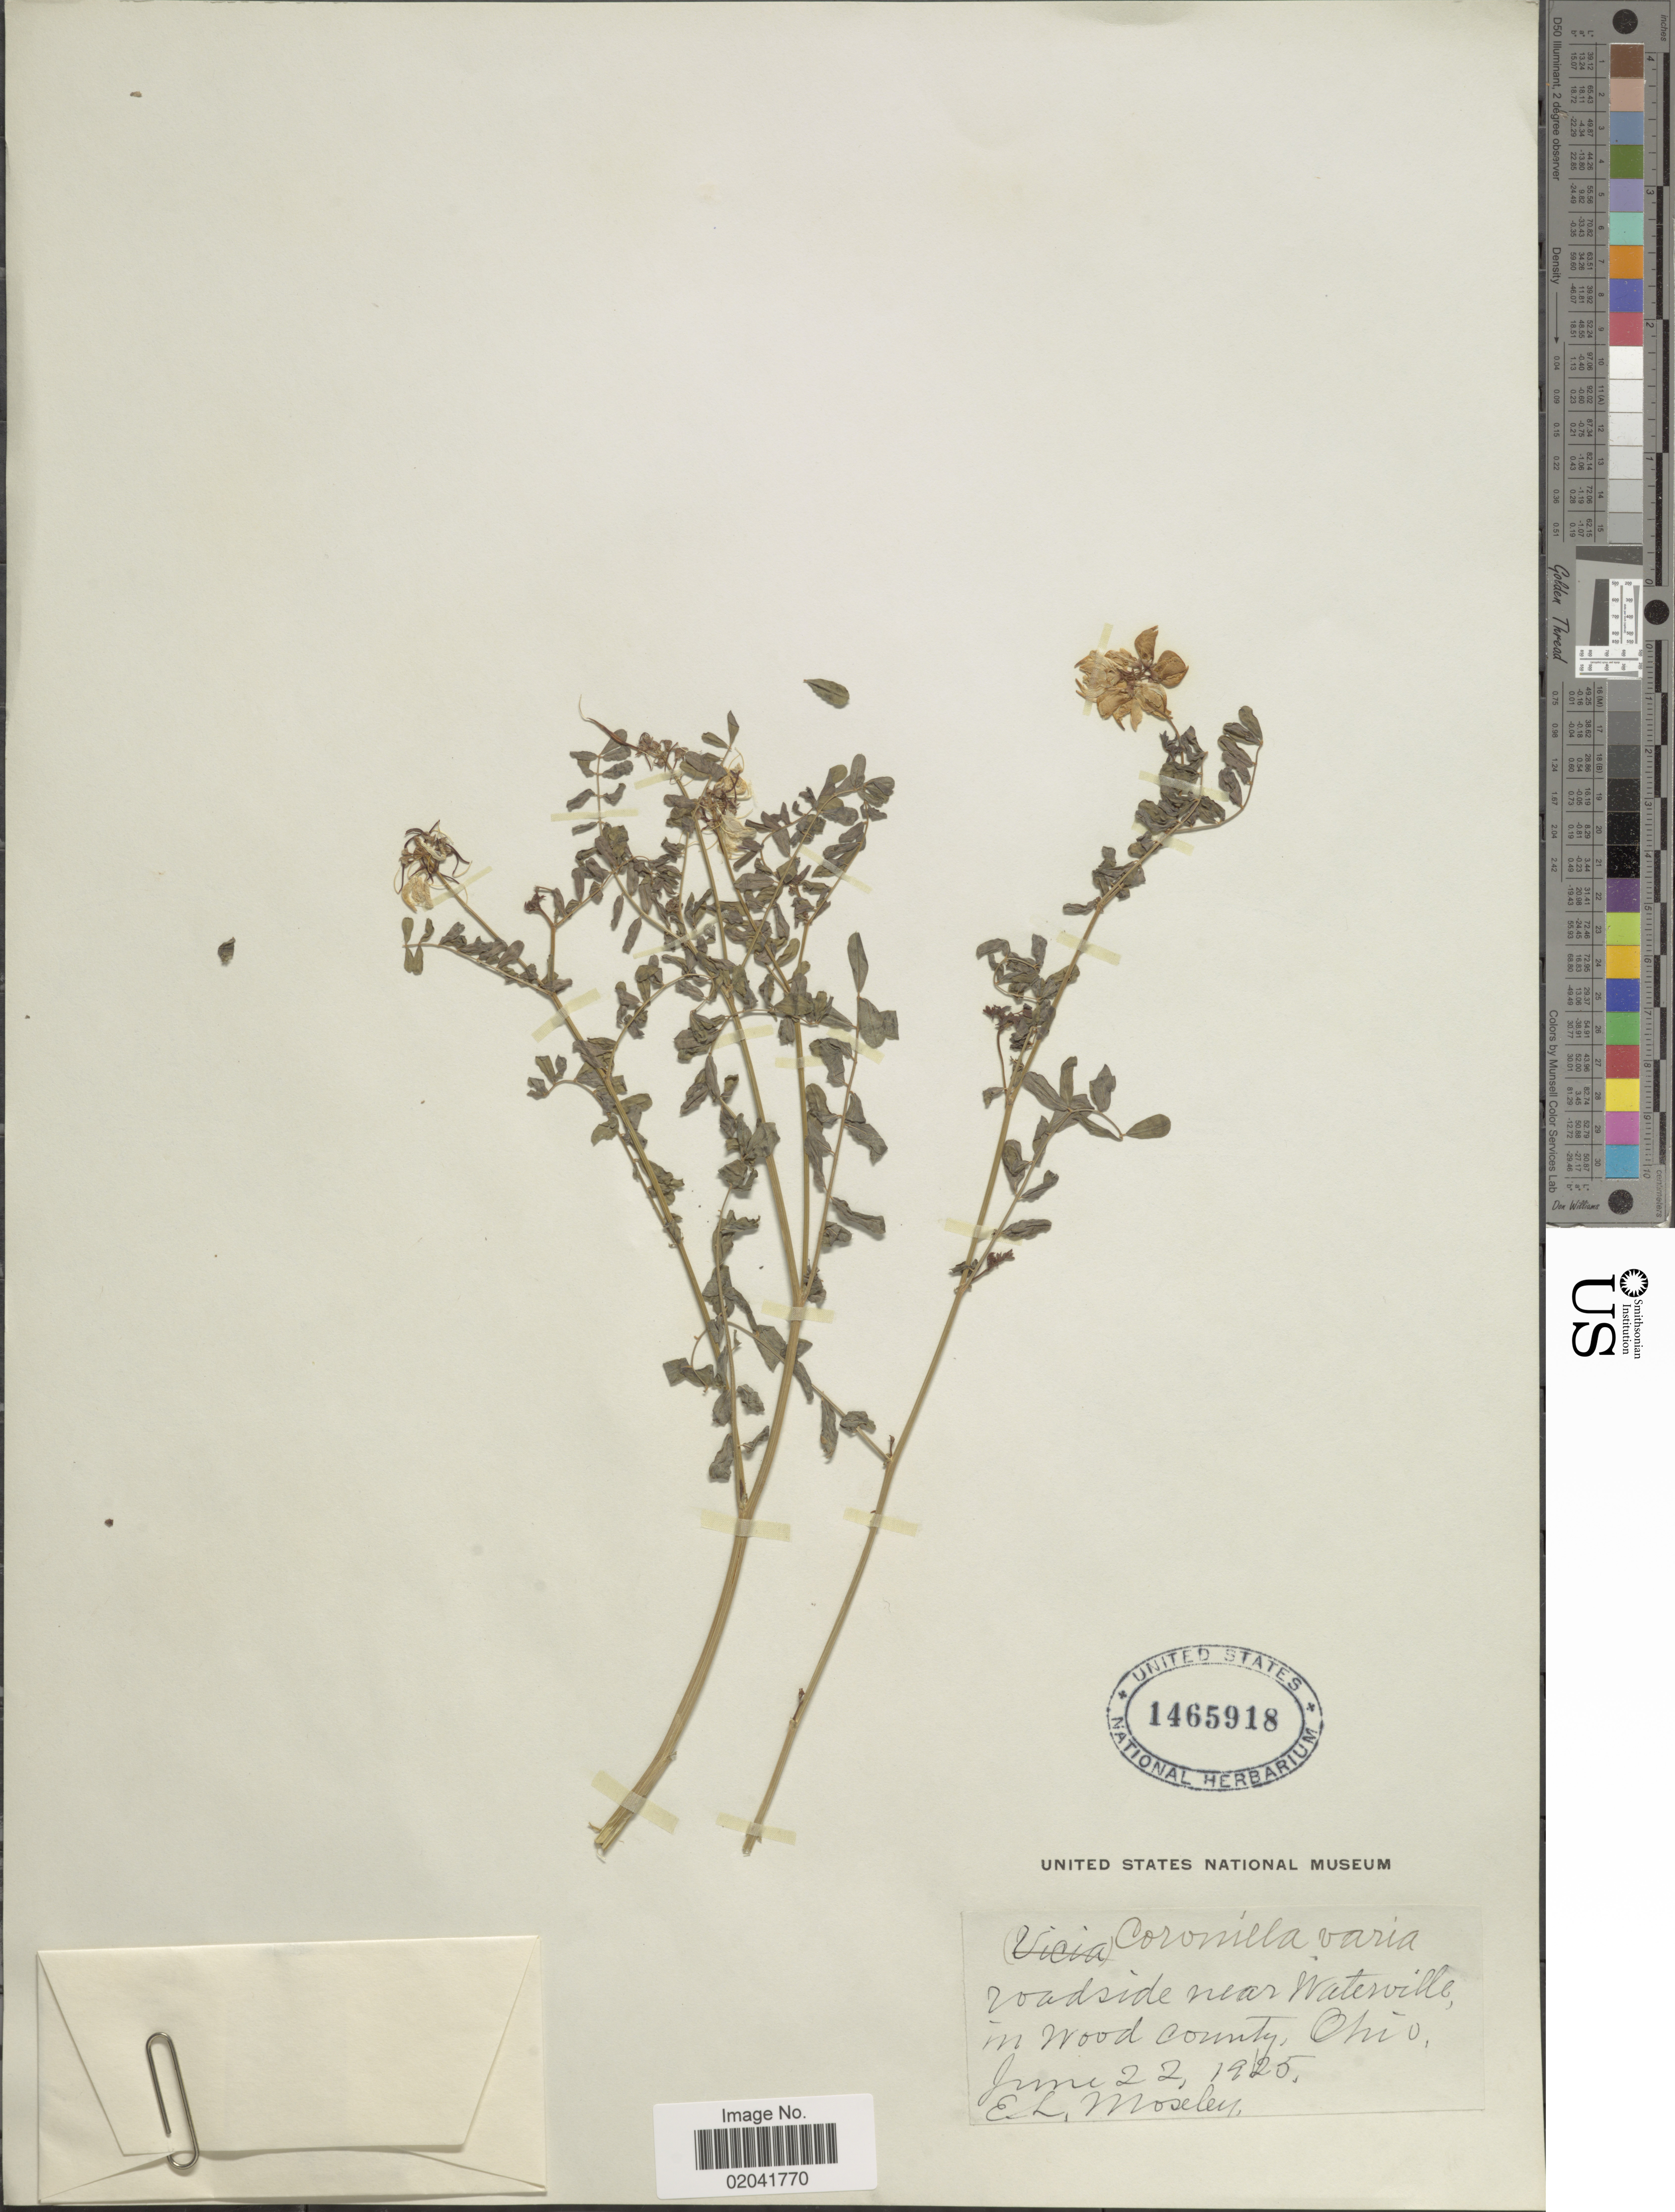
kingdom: Plantae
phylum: Tracheophyta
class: Magnoliopsida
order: Fabales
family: Fabaceae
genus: Coronilla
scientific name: Coronilla varia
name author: L.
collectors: E. Moseley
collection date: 1925-06-22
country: United States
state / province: Ohio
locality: Roadside near Waterville, in wood county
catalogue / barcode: US 1465918